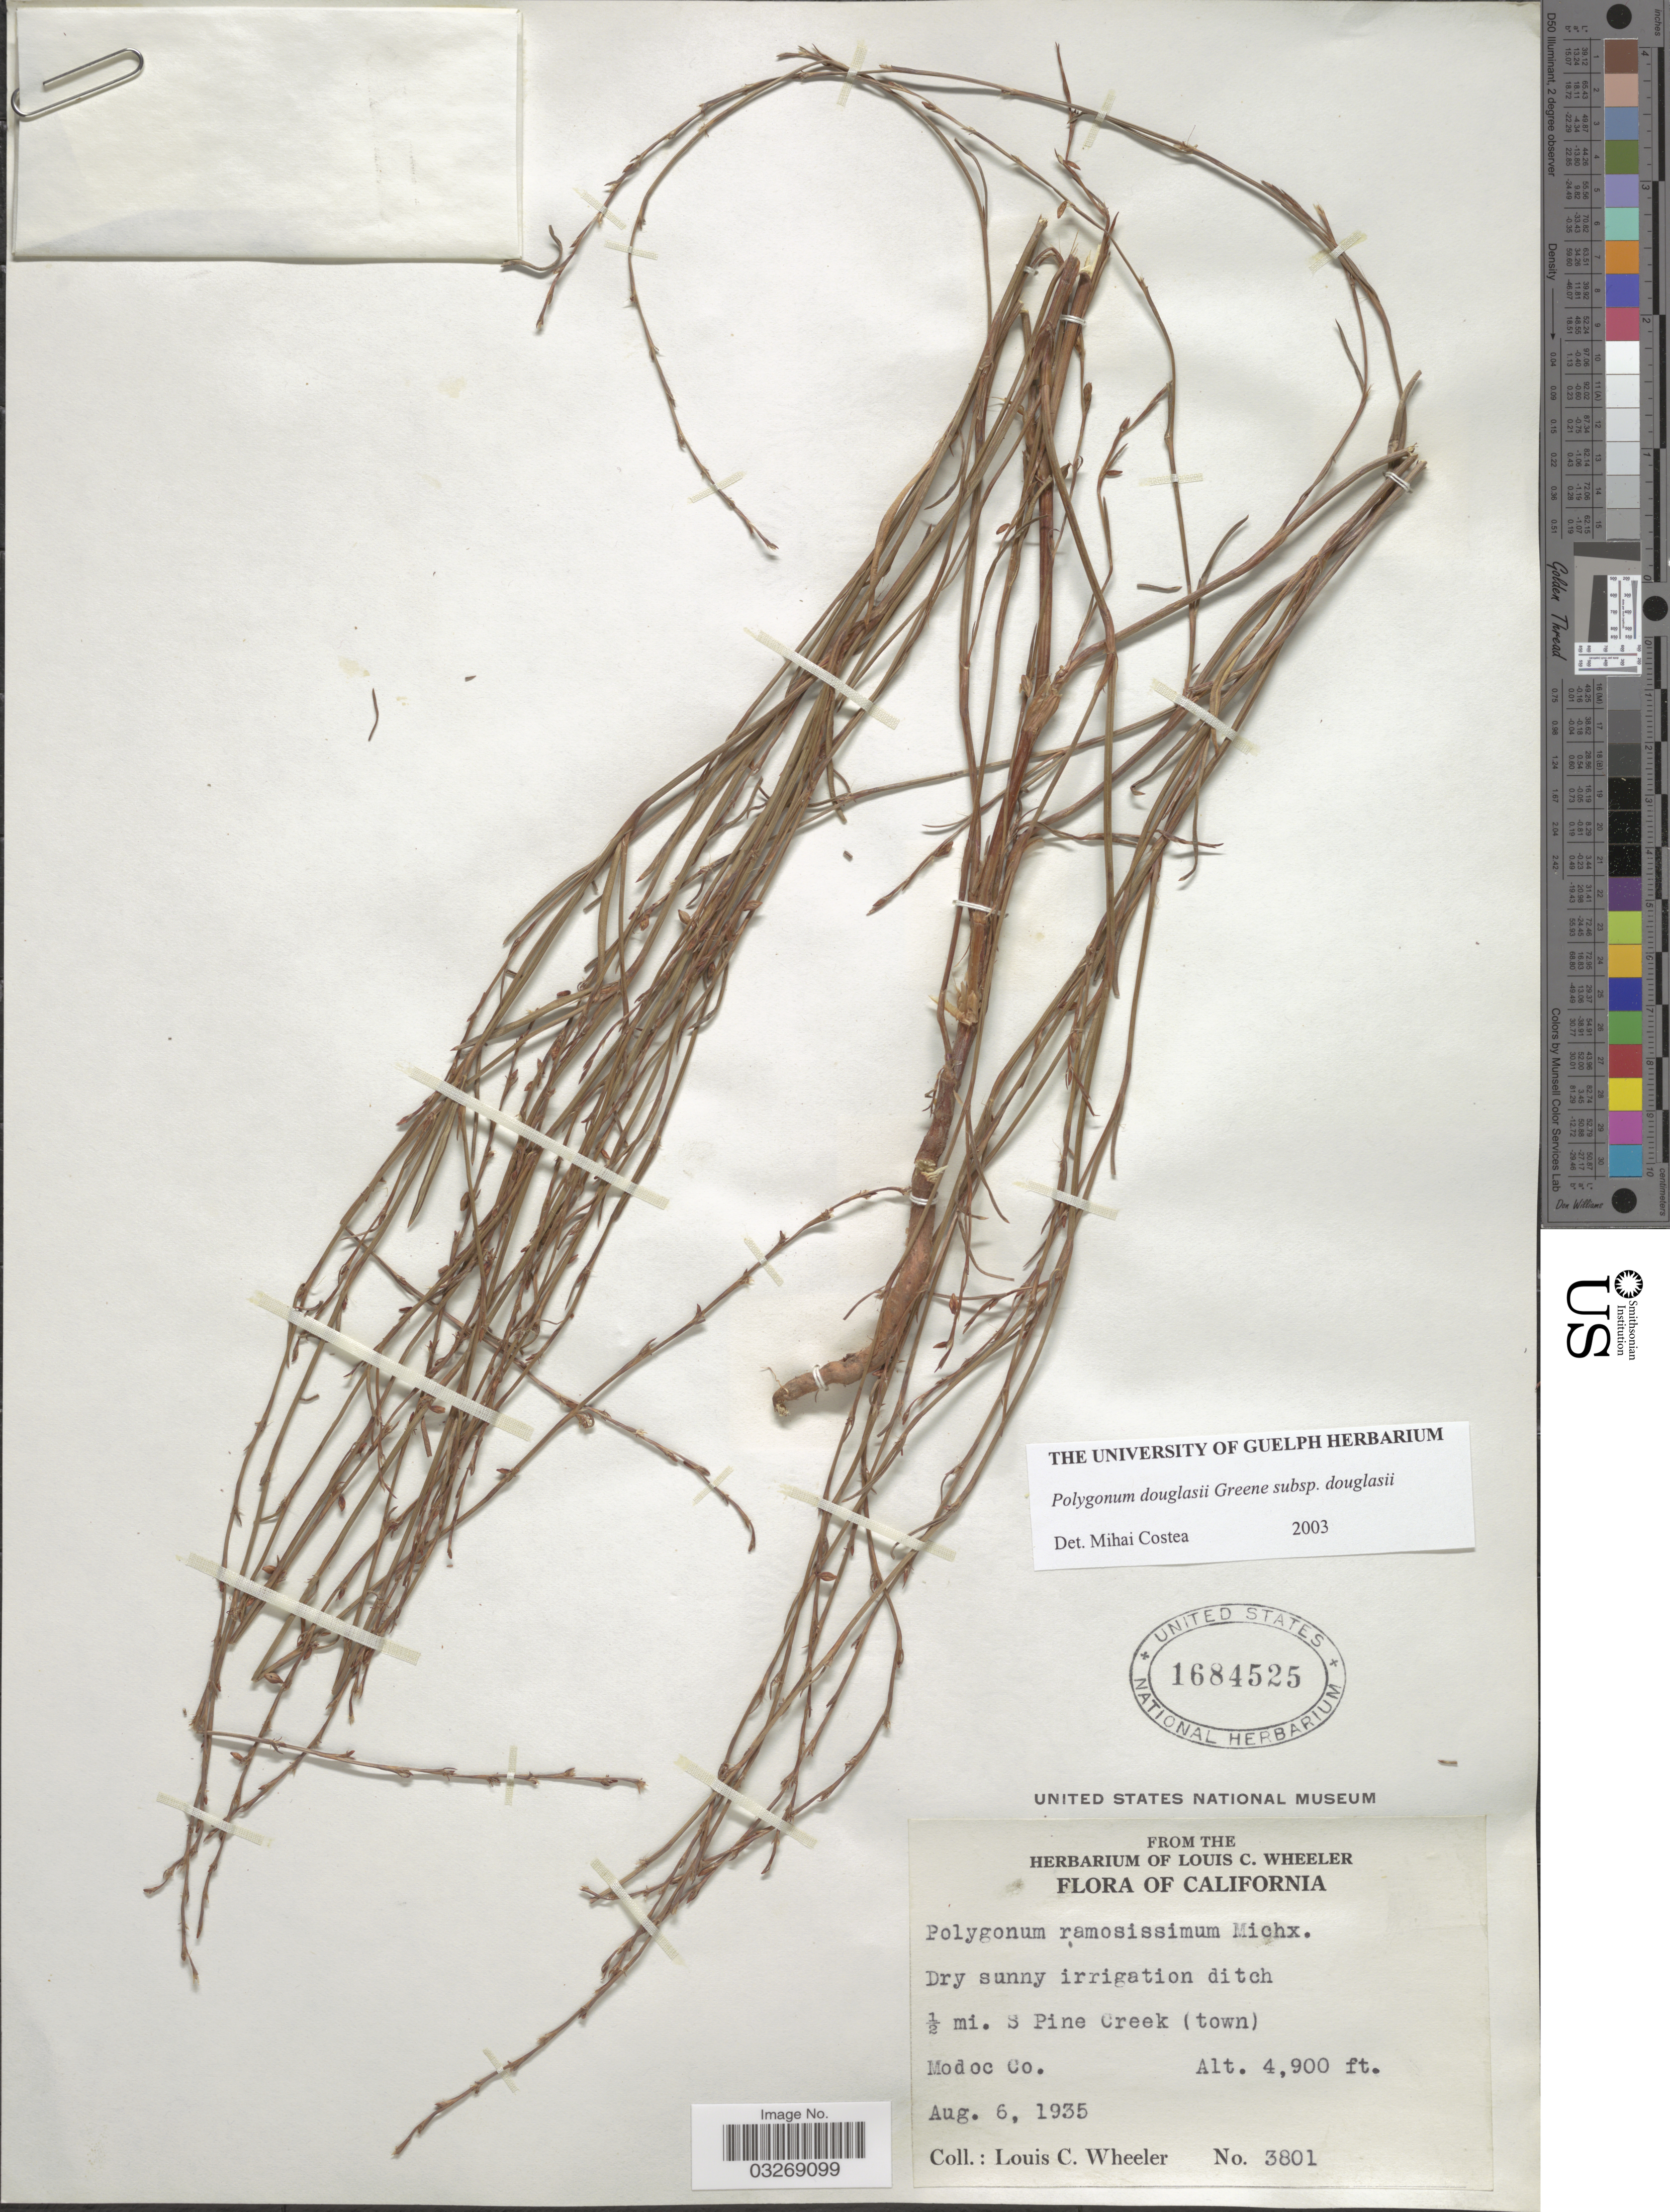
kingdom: Plantae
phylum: Tracheophyta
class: Magnoliopsida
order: Caryophyllales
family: Polygonaceae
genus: Polygonum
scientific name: Polygonum douglasii subsp. douglasii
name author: Greene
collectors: L. C. Wheeler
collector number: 3801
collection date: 1935-08-06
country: United States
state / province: California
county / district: Modoc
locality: ½ mi. S Pine Creek (town) Modoc Co.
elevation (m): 1494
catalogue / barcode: US 1684525